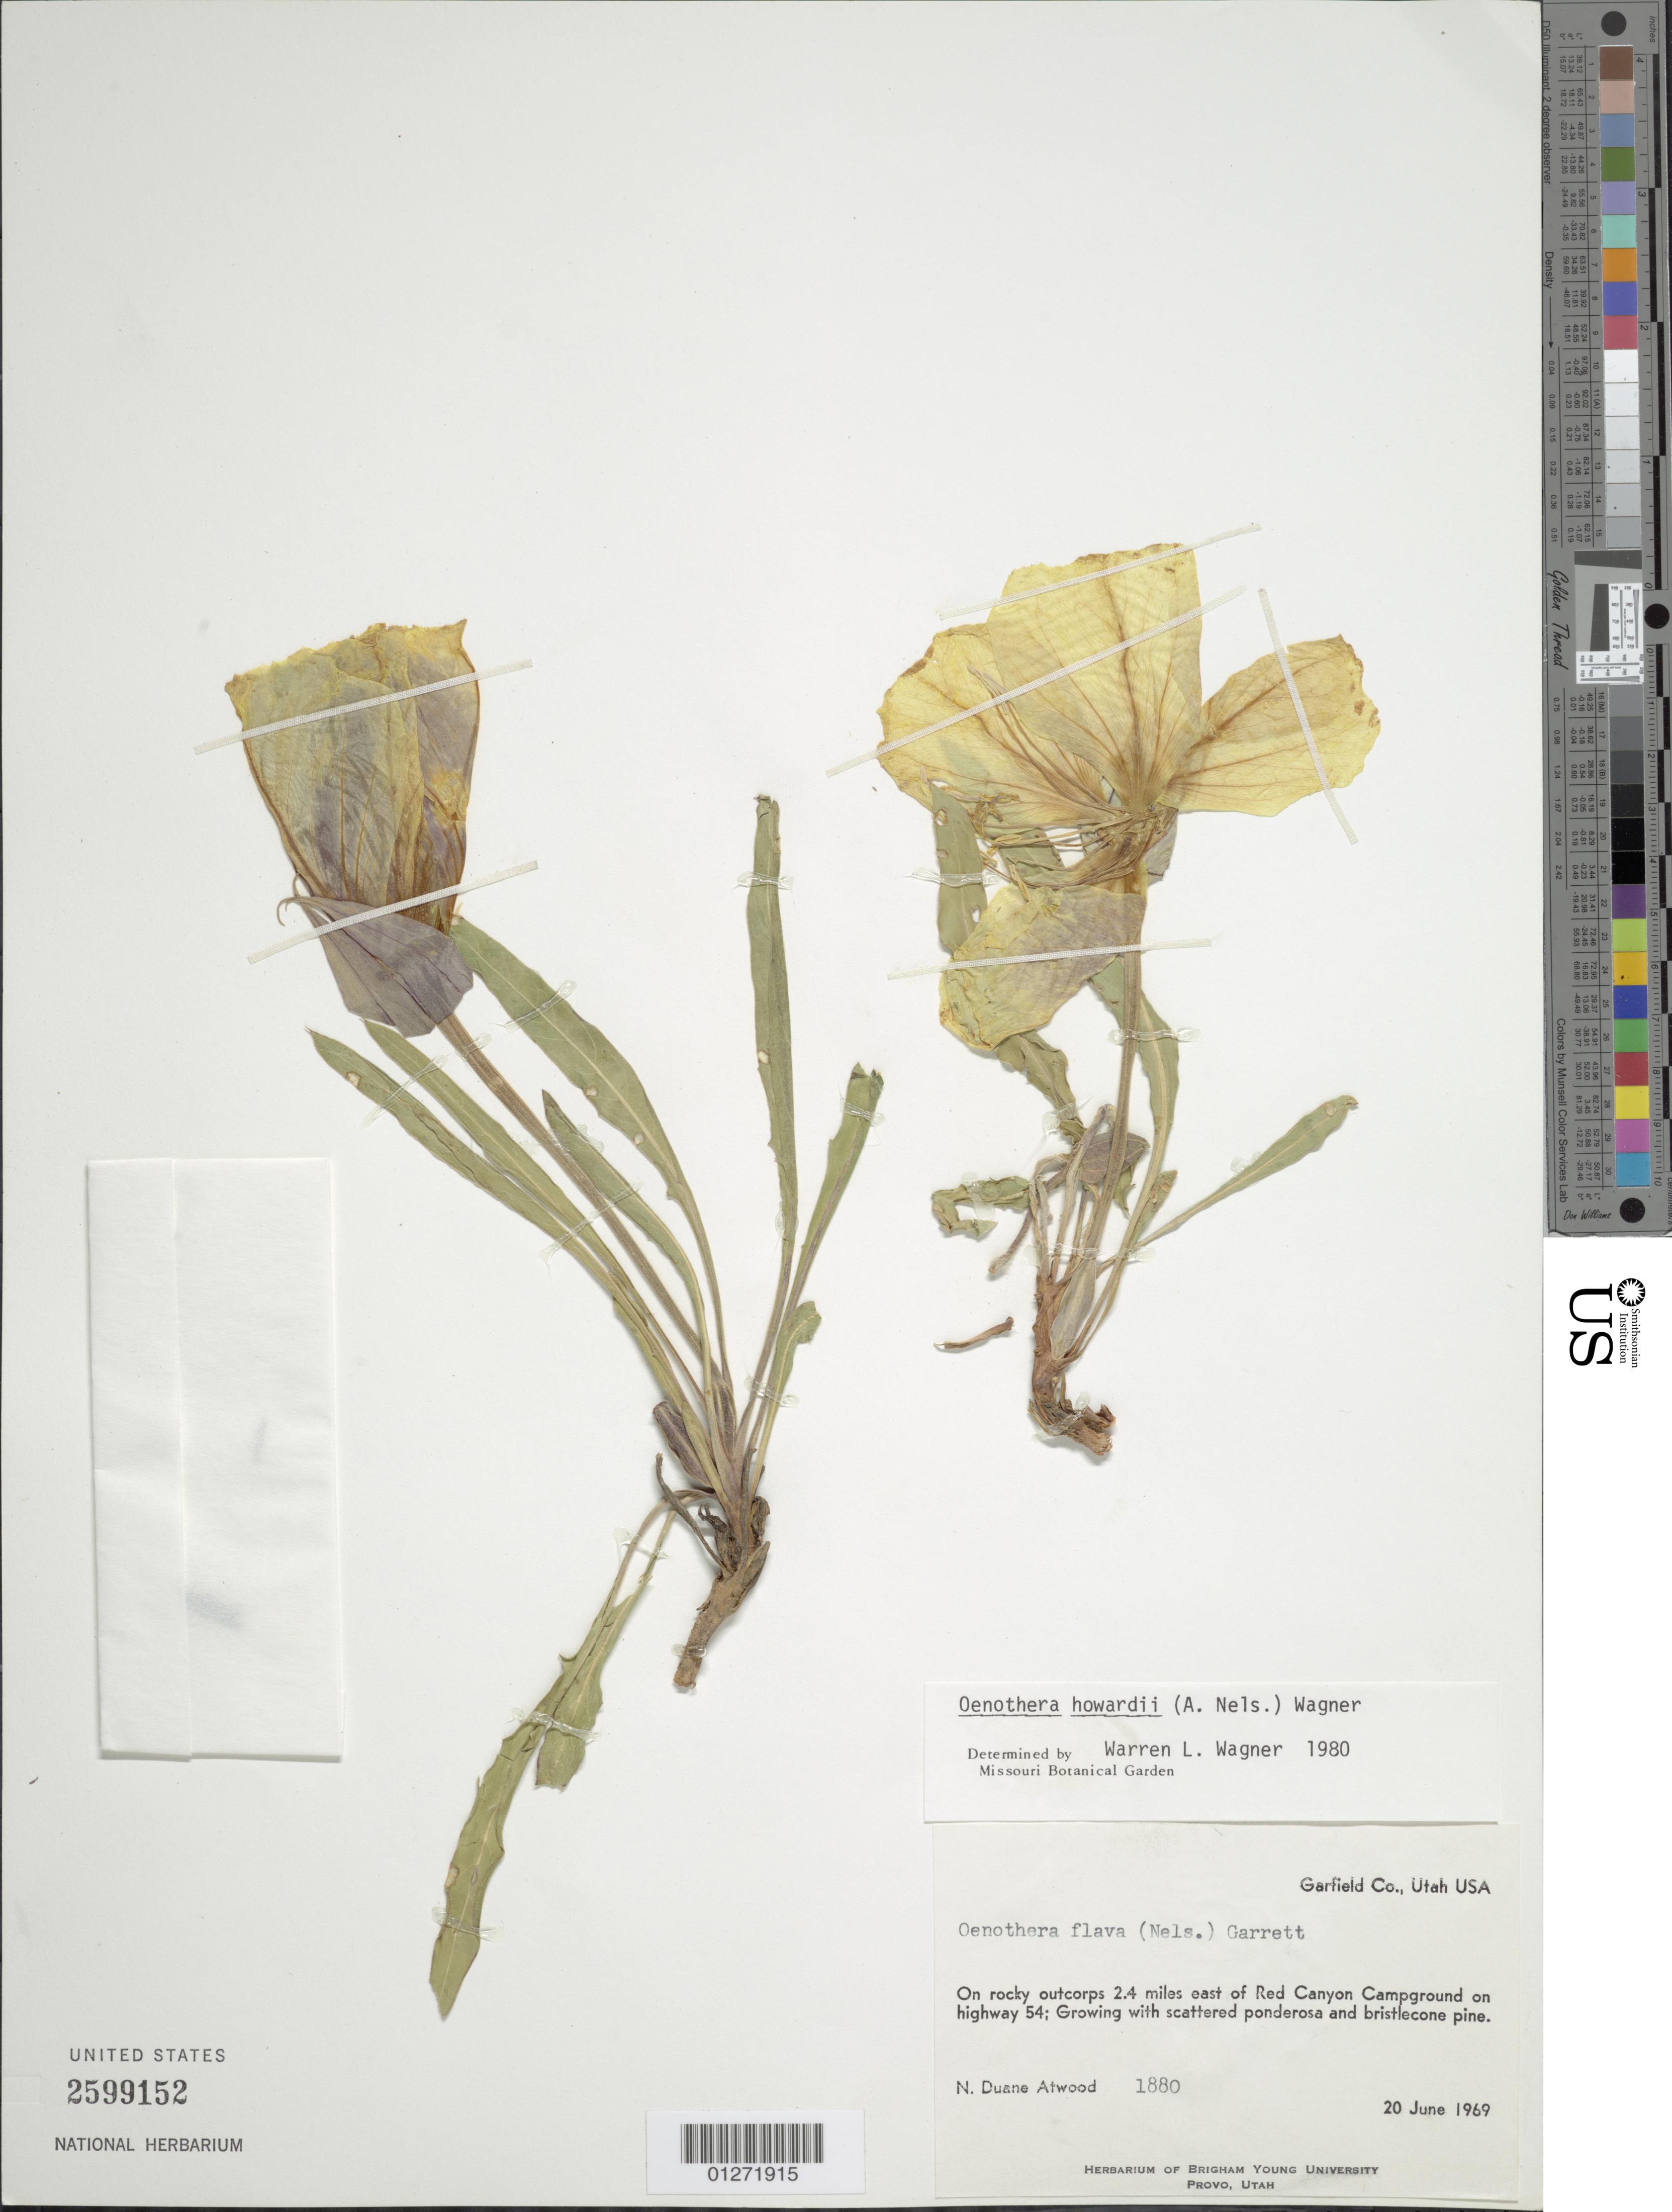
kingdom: Plantae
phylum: Tracheophyta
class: Magnoliopsida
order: Myrtales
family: Onagraceae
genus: Oenothera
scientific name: Oenothera howardii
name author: (A. Nelson) M.E. Jones ex Prain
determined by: Wagner, W. L., (BOT), Smithsonian Institution - National Museum of Natural History (UNITED STATES)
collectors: N. Atwood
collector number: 1880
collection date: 1969-06-20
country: United States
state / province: Utah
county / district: Garfield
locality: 2.4 mi E of Red Canyon Campground on Hwy 54.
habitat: Rocky outcrops.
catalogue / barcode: US 2599152